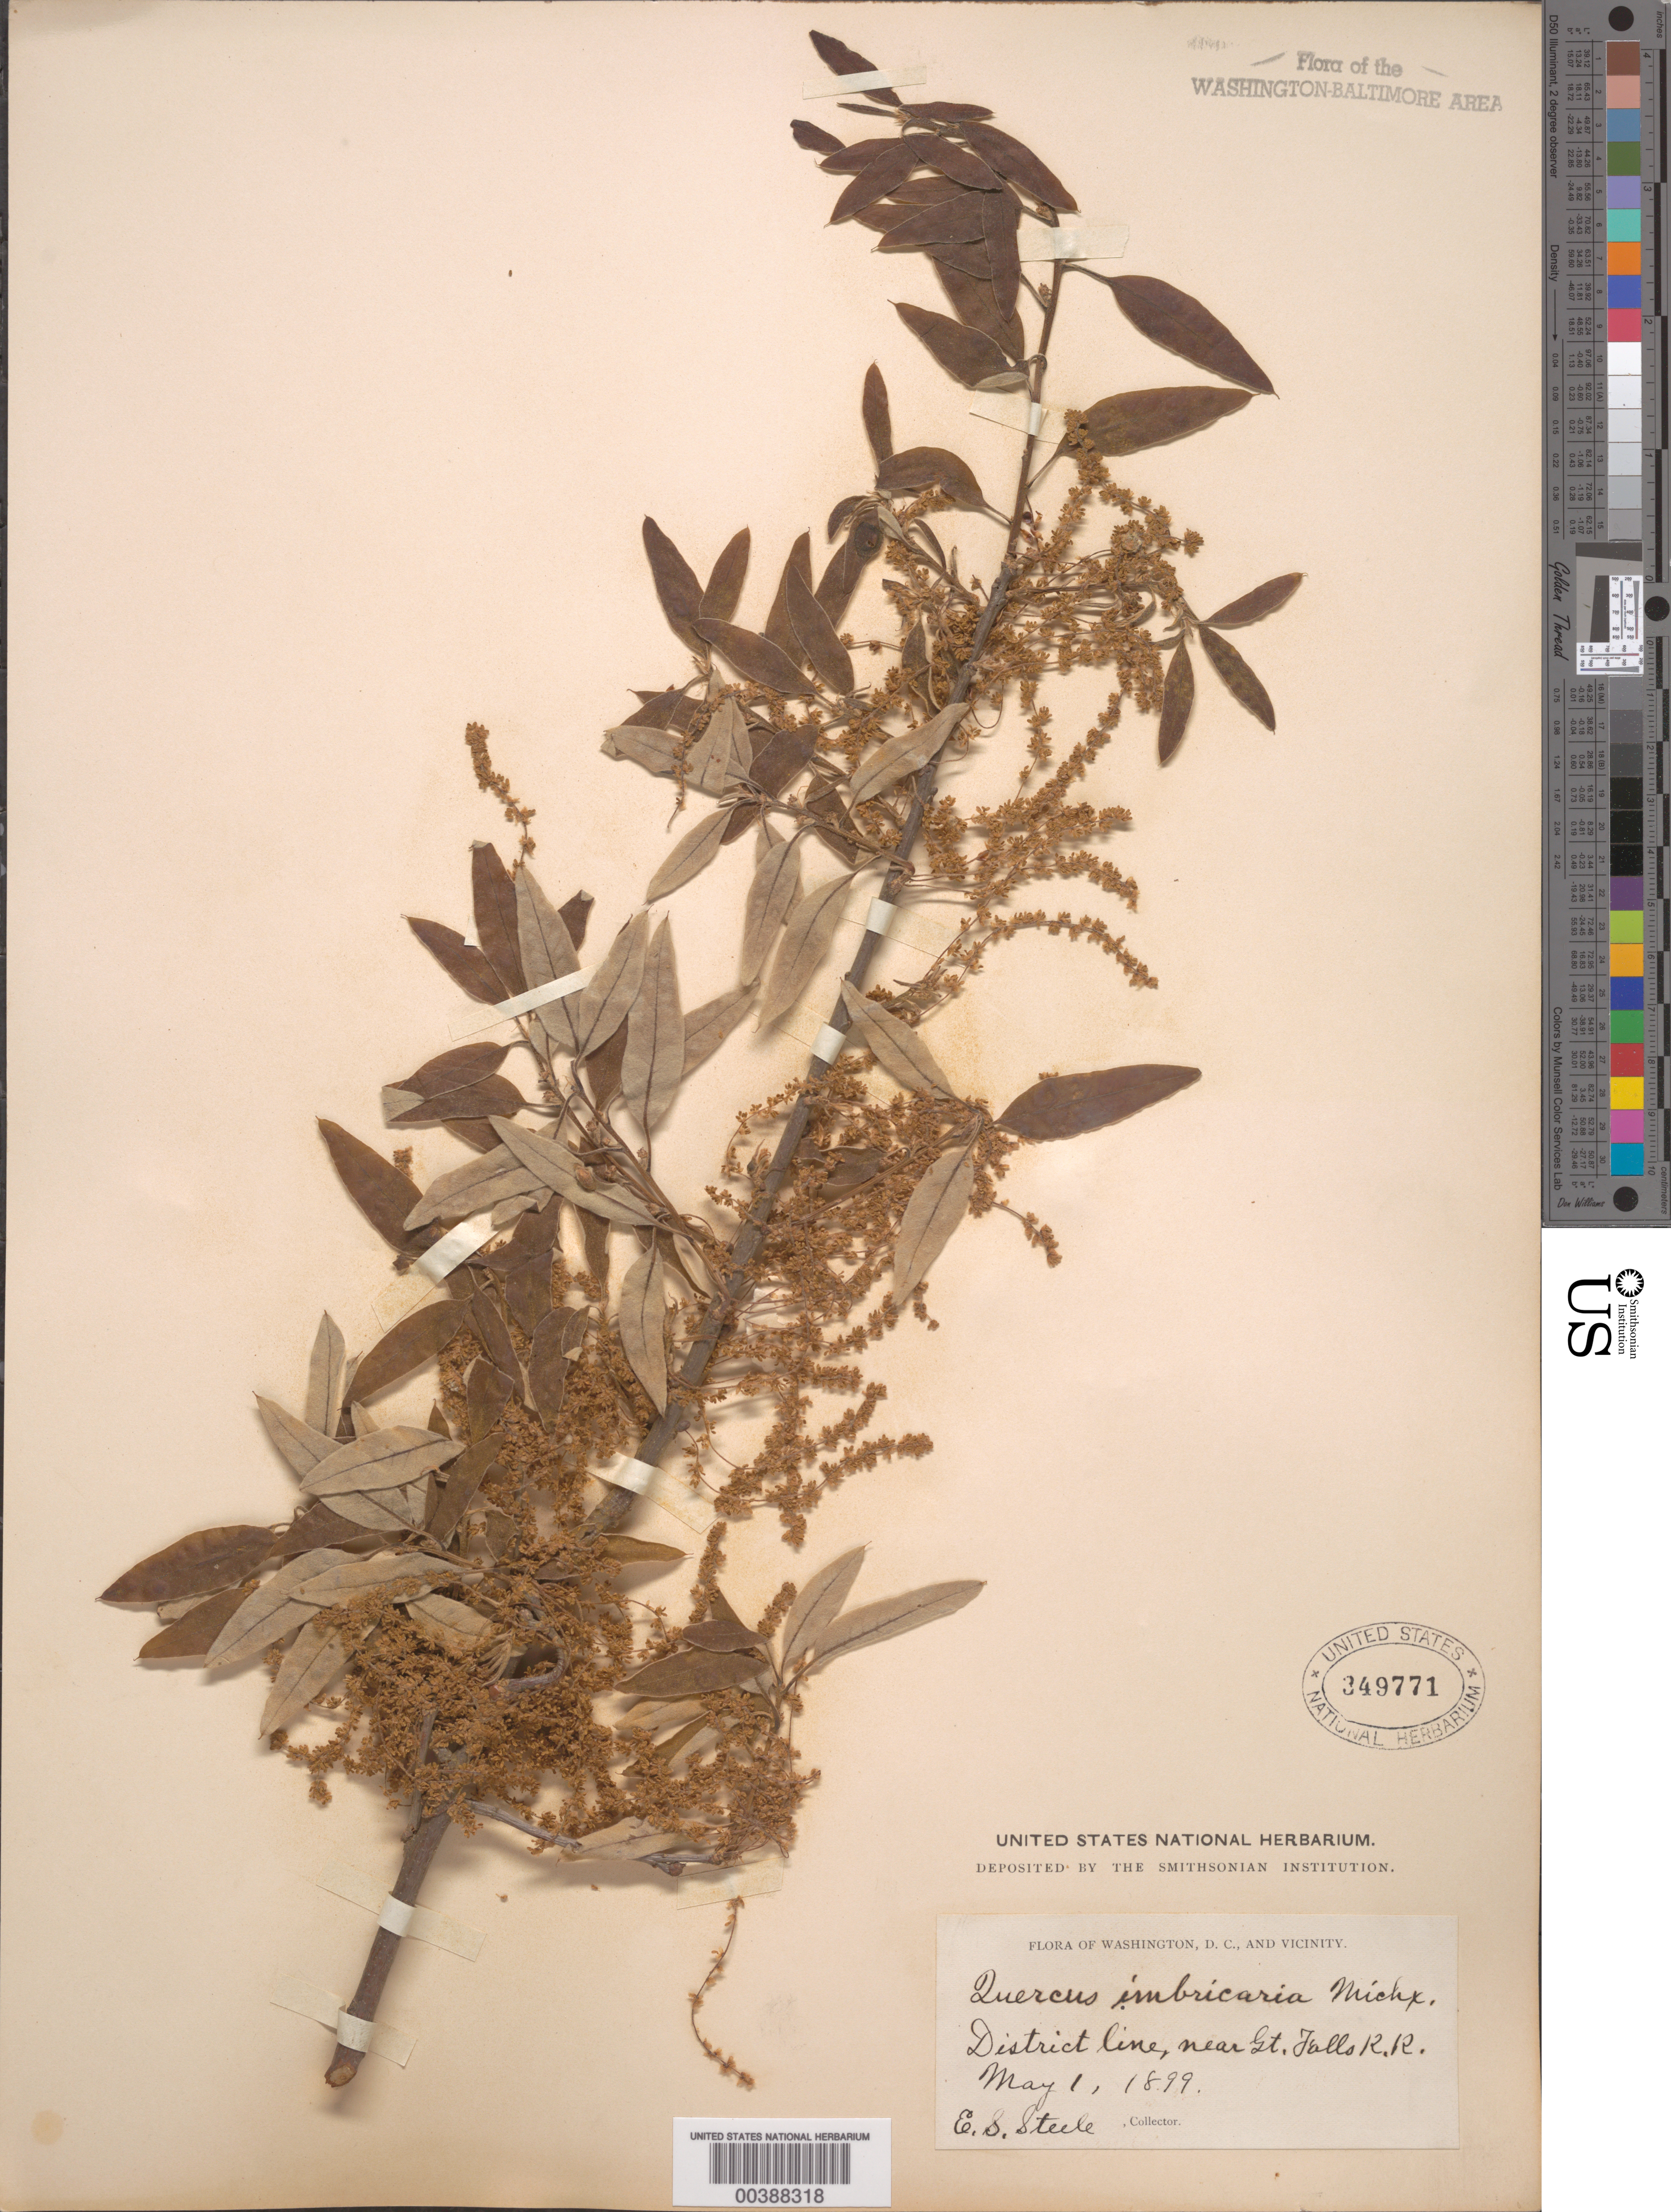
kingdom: Plantae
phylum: Tracheophyta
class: Magnoliopsida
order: Fagales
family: Fagaceae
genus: Quercus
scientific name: Quercus imbricaria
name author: Michx.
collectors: E. Steele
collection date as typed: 01 May 1899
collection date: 1899-05-01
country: United States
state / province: District of Columbia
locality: District Line near Great Falls Railroad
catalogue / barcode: US 349771